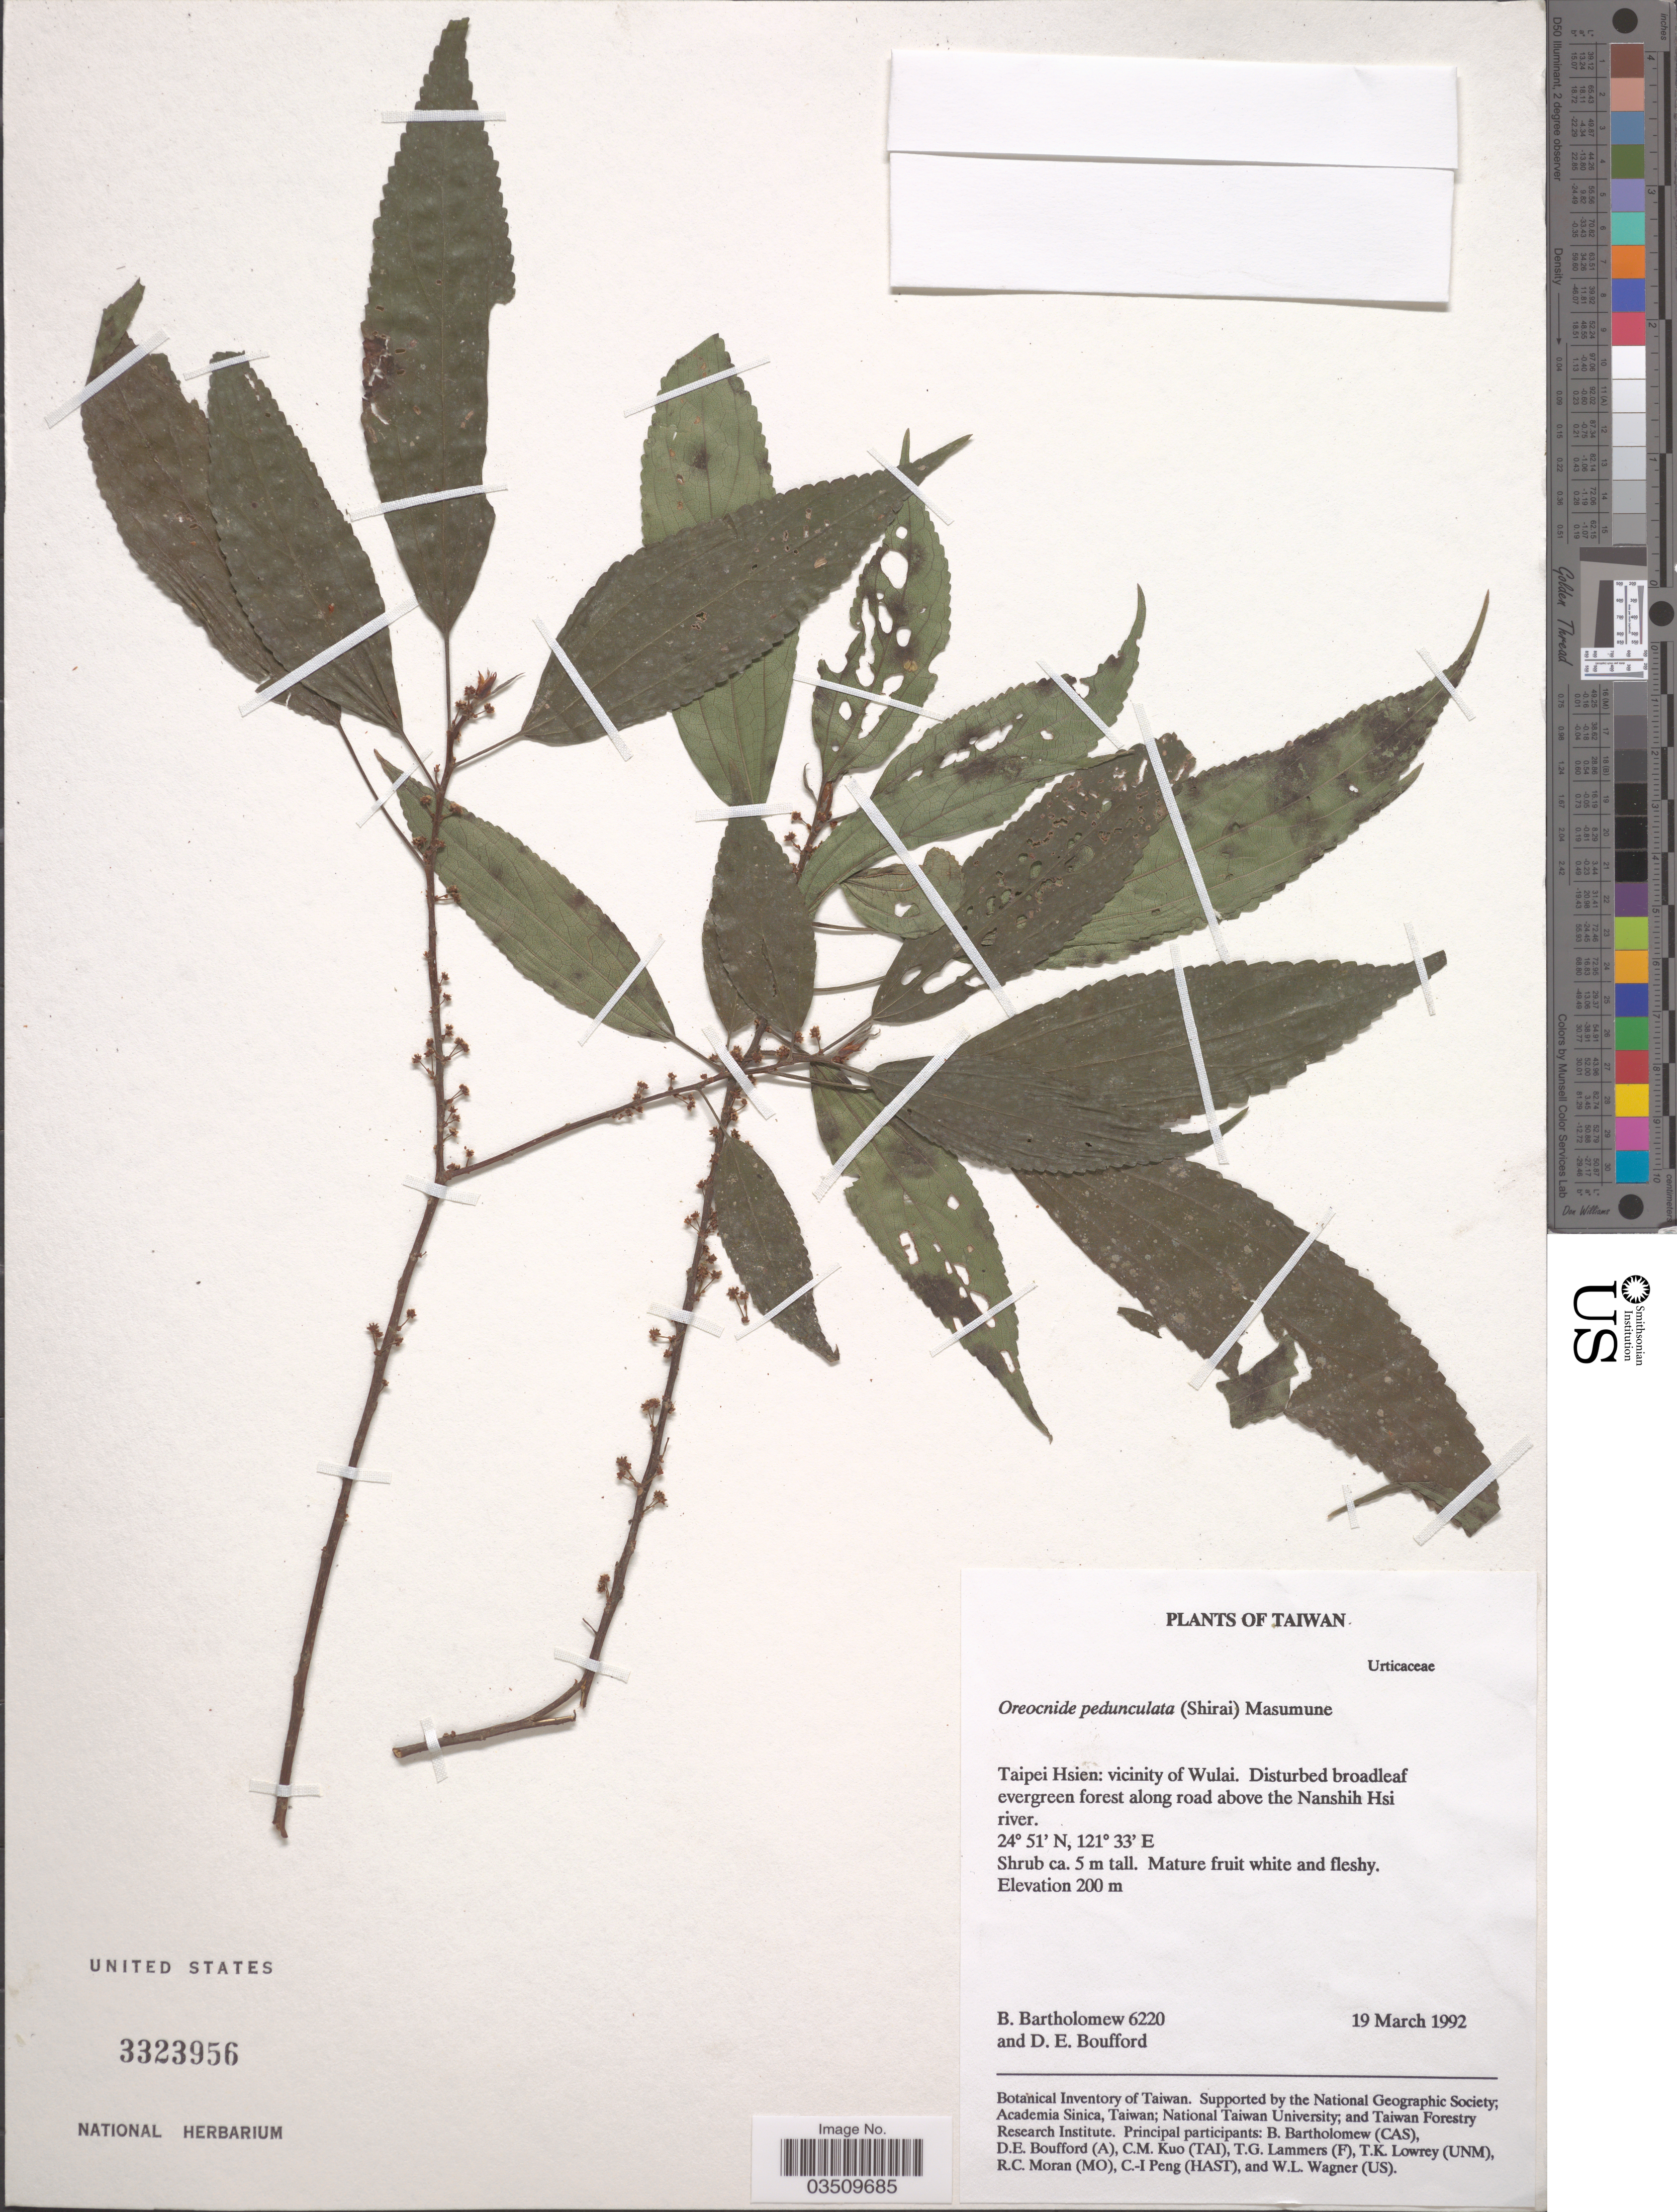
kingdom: Plantae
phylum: Tracheophyta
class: Magnoliopsida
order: Rosales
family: Urticaceae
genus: Oreocnide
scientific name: Oreocnide pedunculata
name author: (Shirai) Masam.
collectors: B. Bartholomew & D. E. Boufford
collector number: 6220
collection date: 1992-03-19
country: Taiwan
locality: Taipei Hsien: vicinity of Wulai. Disturbed broadleaf evergreen forest along road above the Nanshih Hsi river.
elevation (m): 200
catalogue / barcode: US 3323956